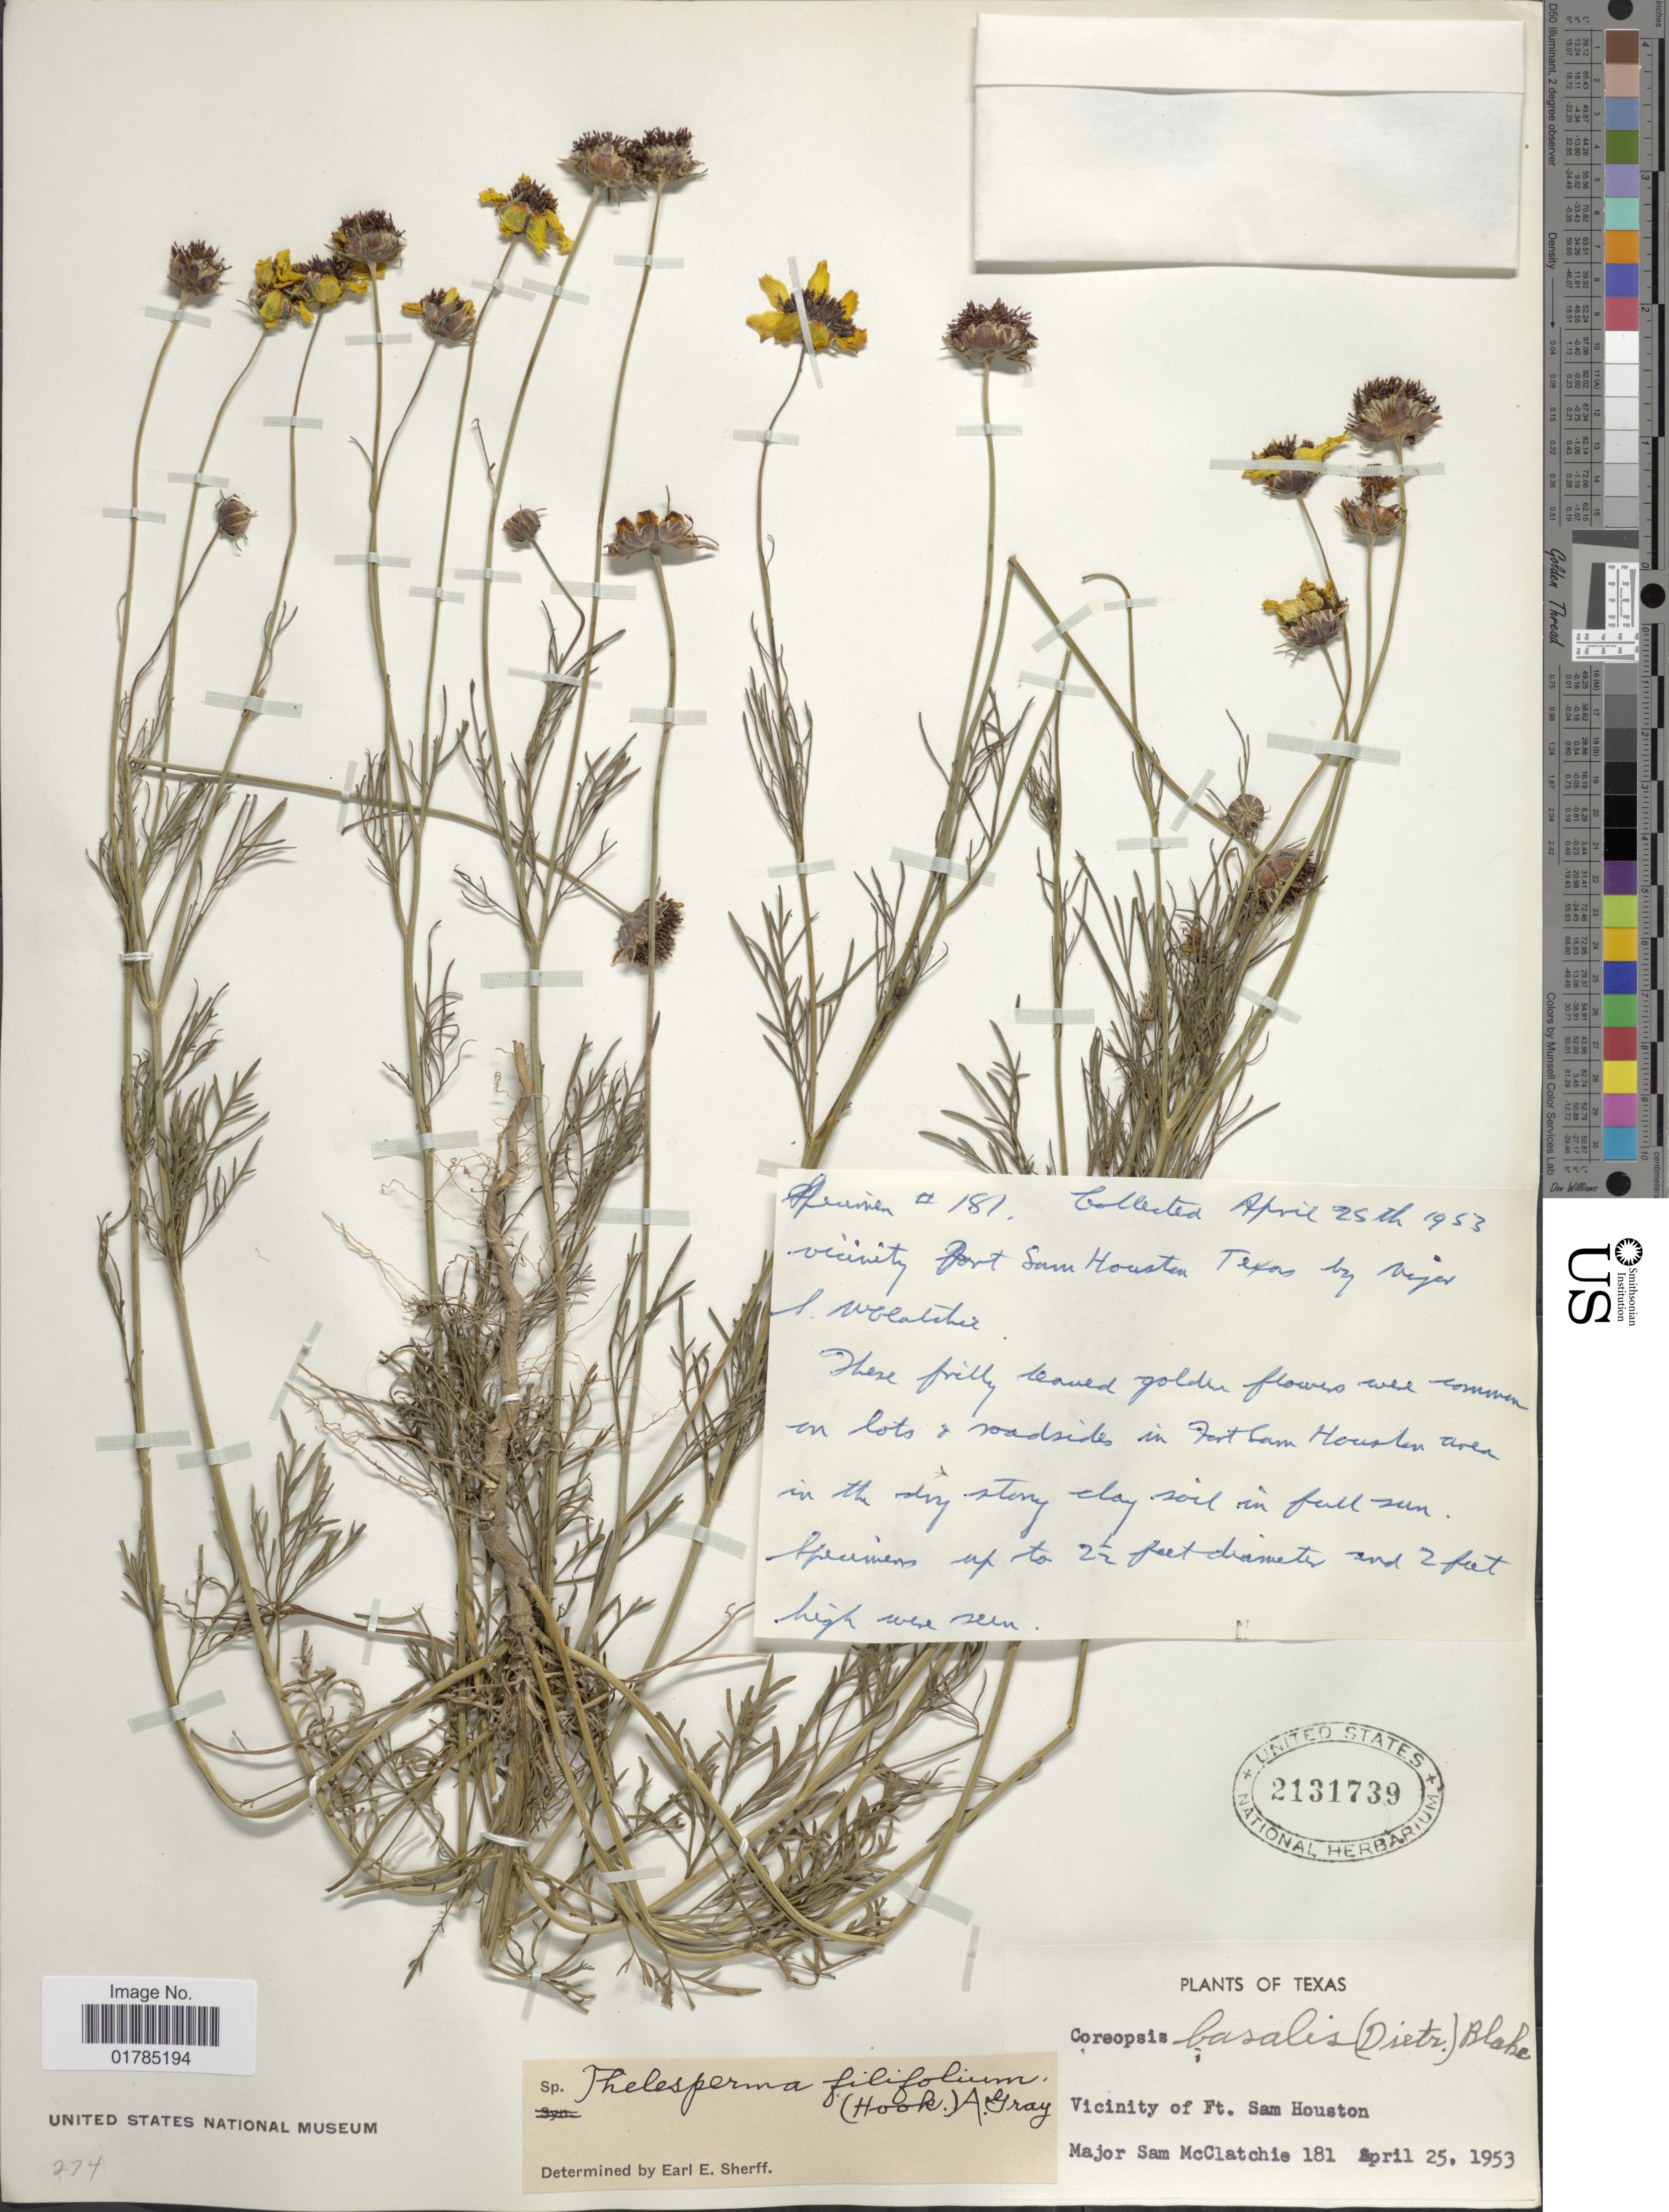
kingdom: Plantae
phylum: Tracheophyta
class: Magnoliopsida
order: Asterales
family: Asteraceae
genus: Thelesperma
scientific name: Thelesperma filifolium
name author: (Hook.) A. Gray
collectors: S. McClatchie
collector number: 181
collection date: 1953-04-25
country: United States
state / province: Texas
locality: Vicinity of Ft. Sam Houston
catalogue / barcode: US 2131739